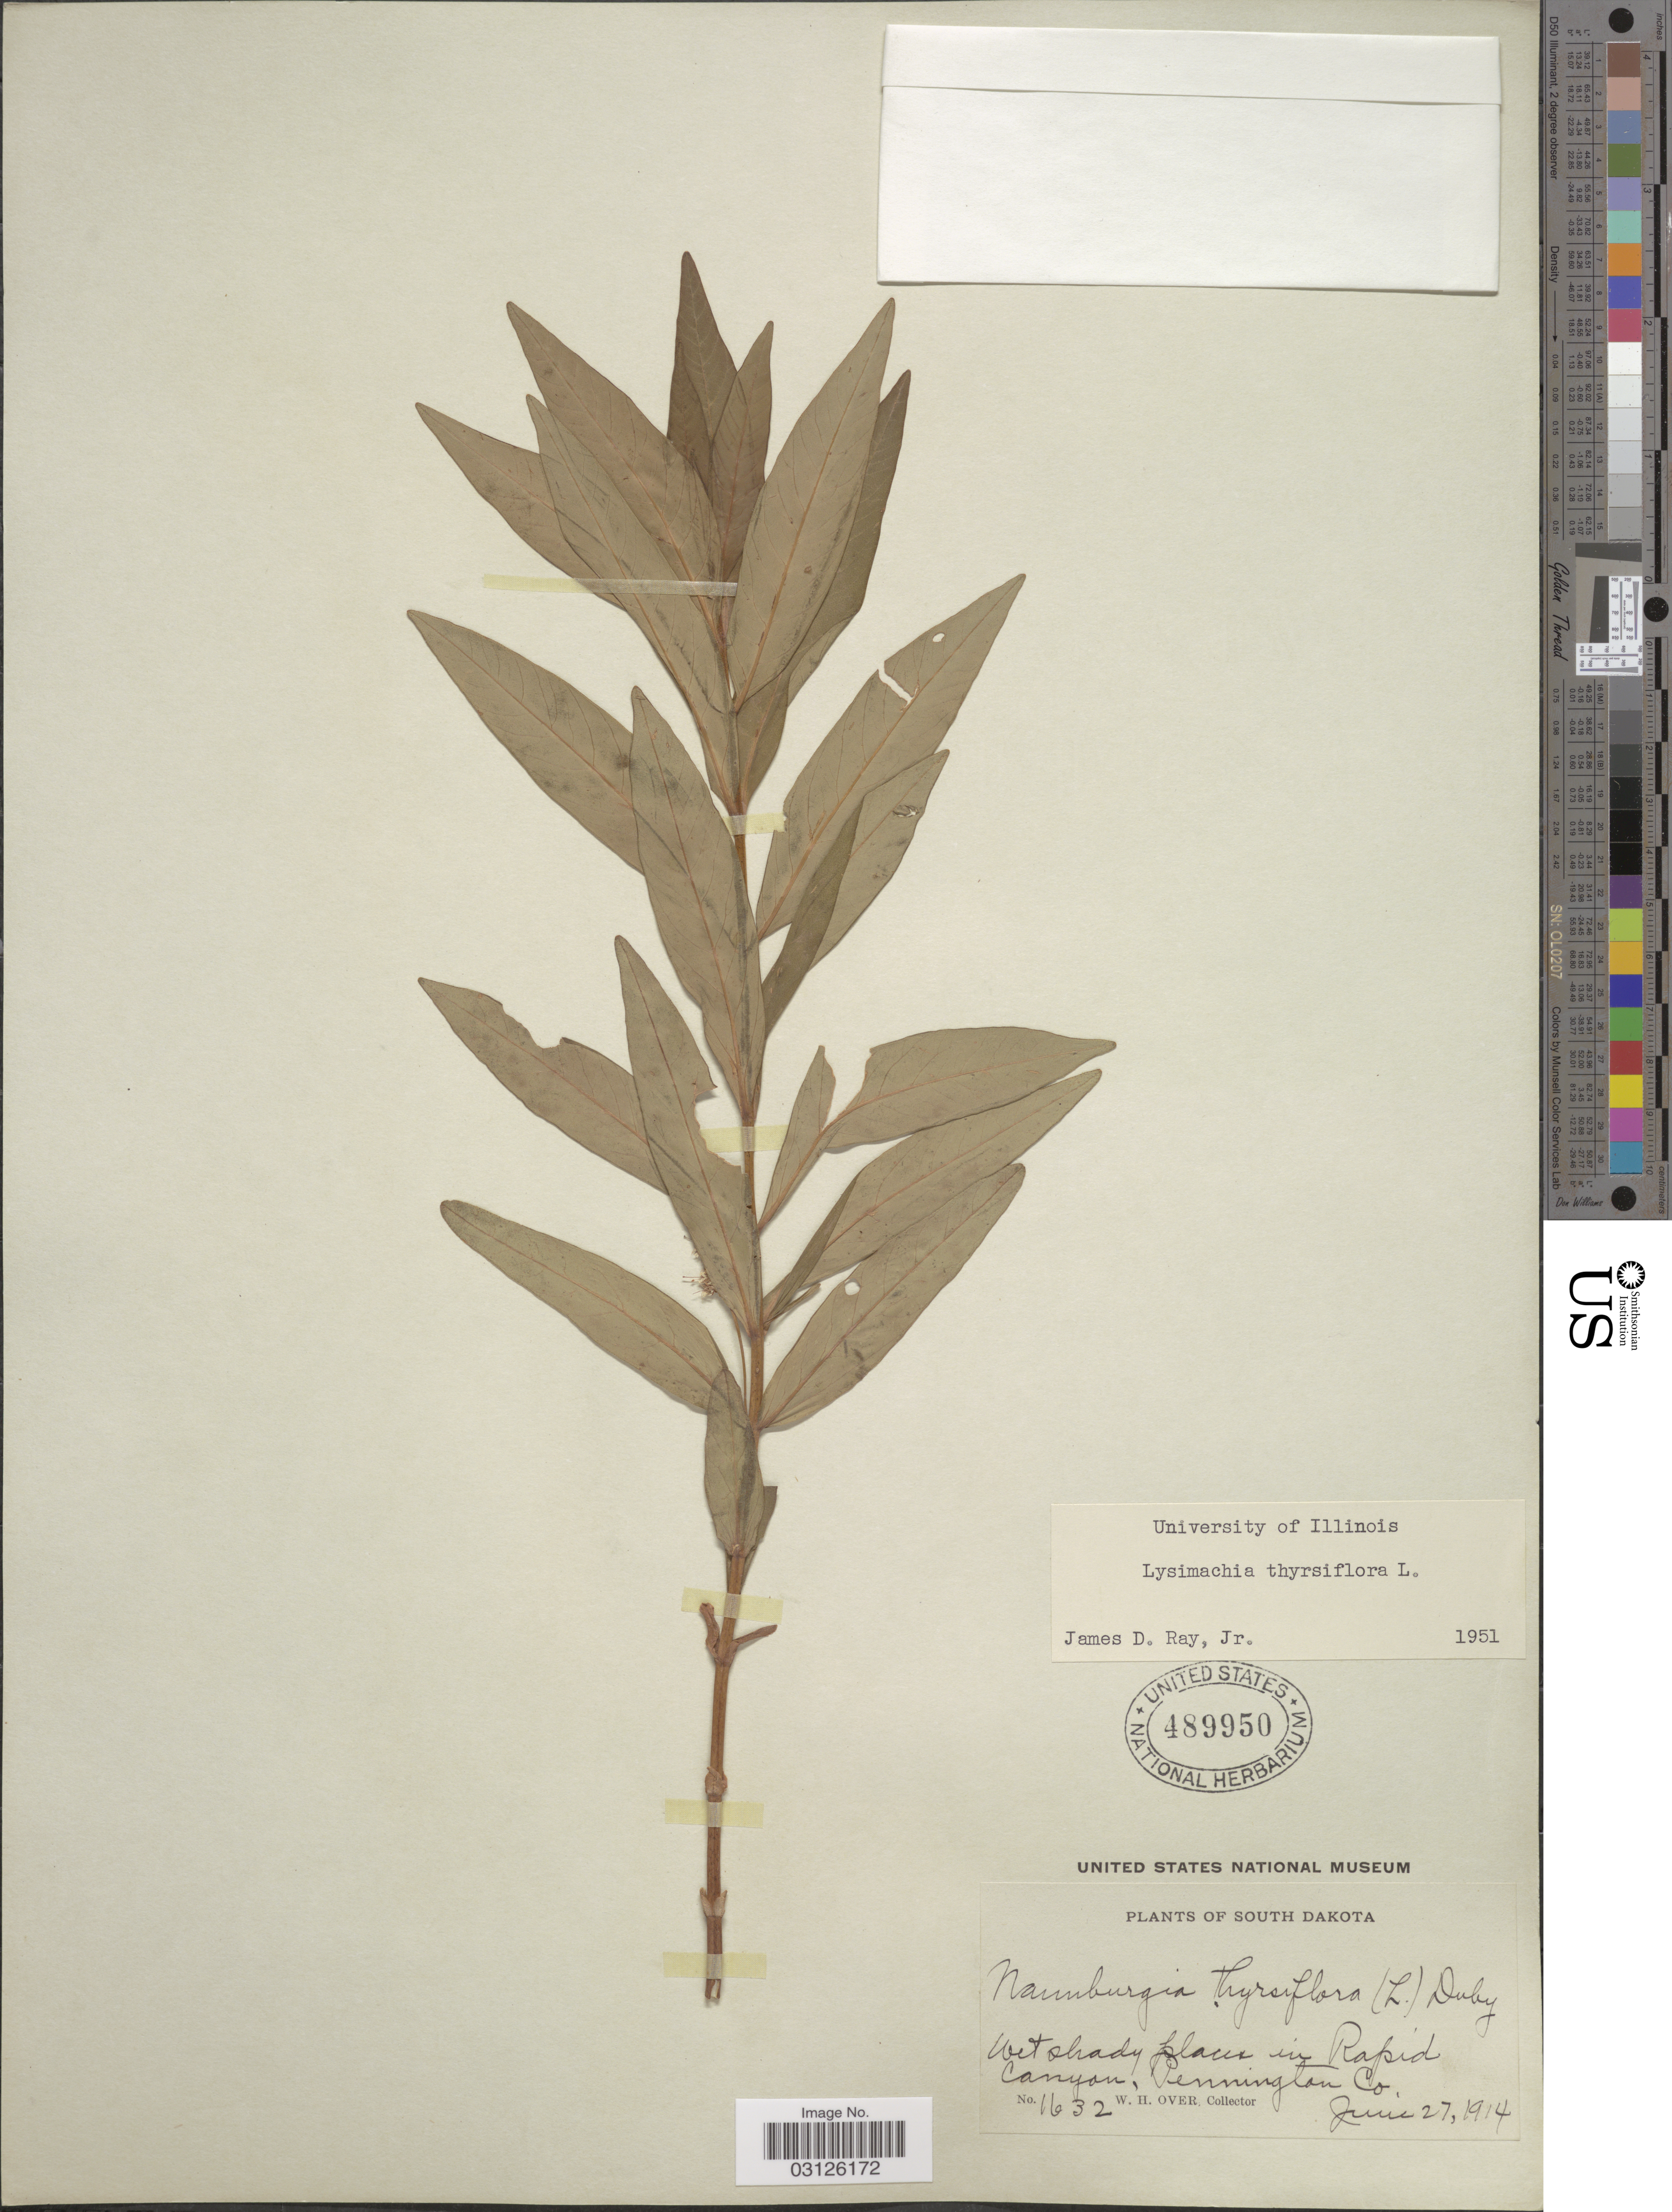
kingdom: Plantae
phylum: Tracheophyta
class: Magnoliopsida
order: Ericales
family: Primulaceae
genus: Lysimachia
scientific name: Lysimachia thyrsiflora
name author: L.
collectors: W. Over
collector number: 1632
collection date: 1914-06-27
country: United States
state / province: South Dakota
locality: Wet shady places in Rapid Canyon, Pennington Co.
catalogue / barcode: US 489950